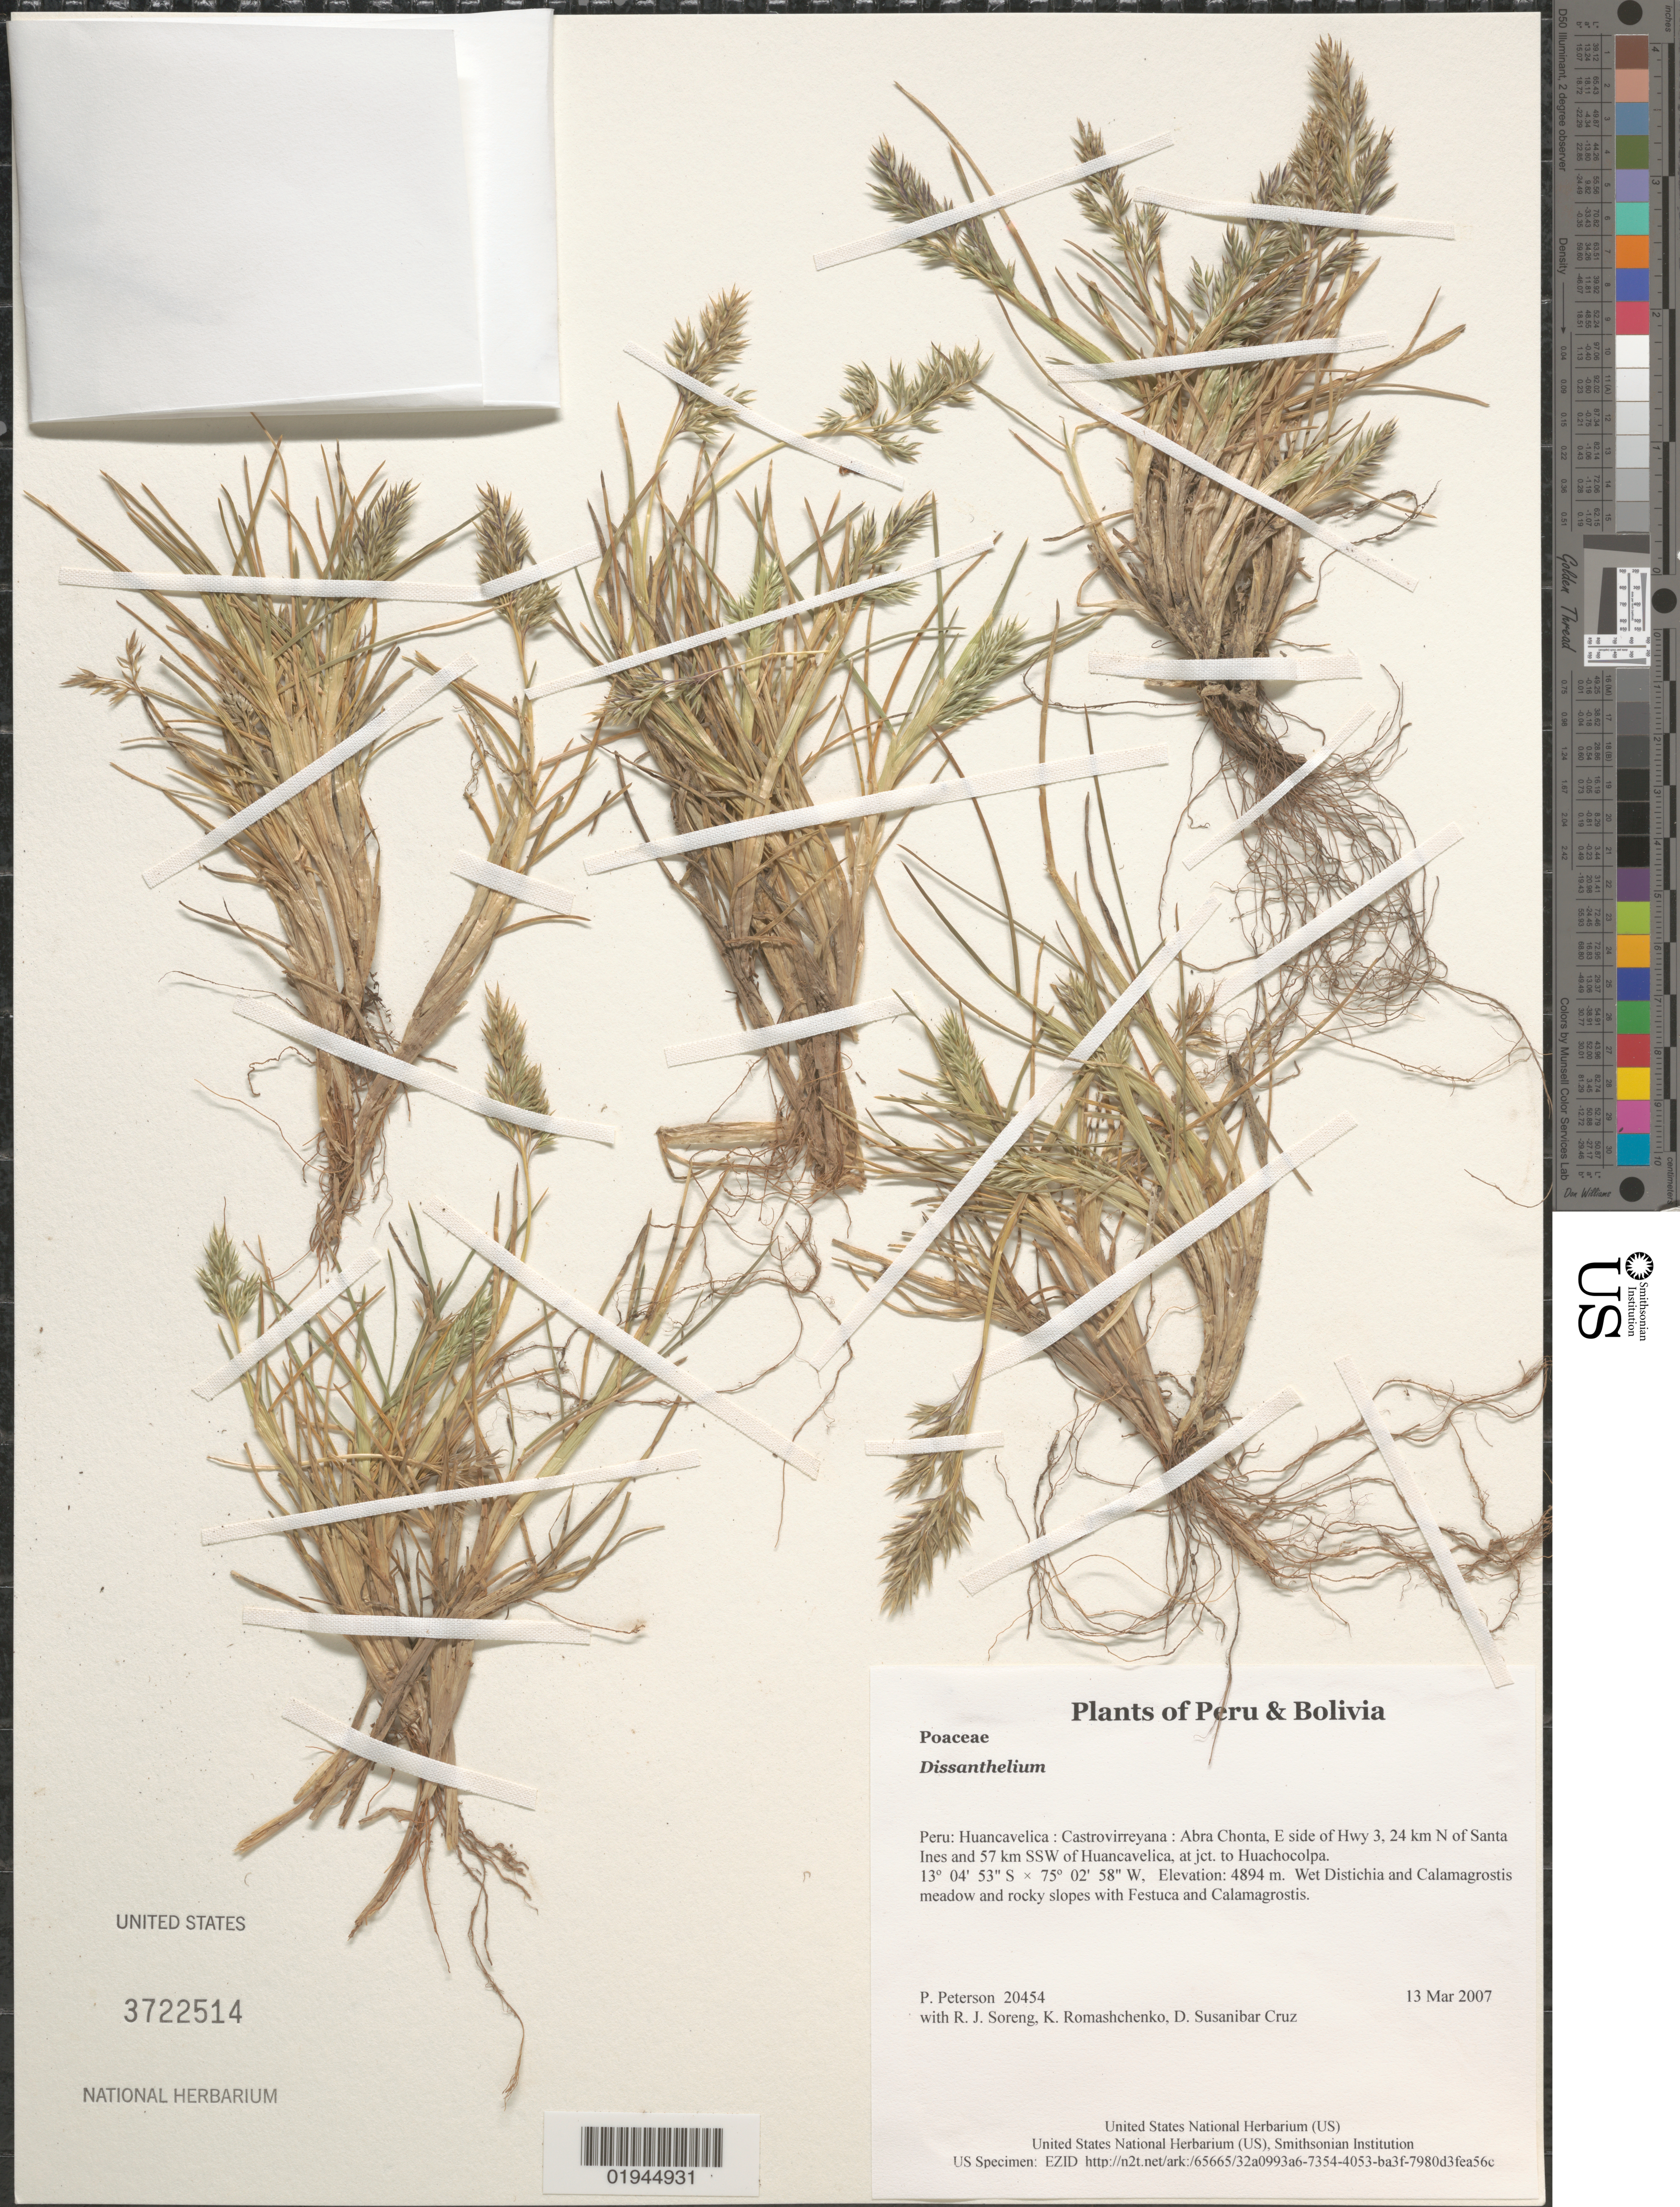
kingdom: Plantae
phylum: Tracheophyta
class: Liliopsida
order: Poales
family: Poaceae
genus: Dissanthelium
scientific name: Dissanthelium sp.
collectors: P. M. Peterson, R. J. Soreng, K. Romashchenko & D. Susanibar Cruz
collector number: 20454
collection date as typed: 13 Mar 2007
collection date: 2007-03-13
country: Peru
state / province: Huancavelica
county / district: Castrovirreyna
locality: Abra Chonta, E side of Hwy 3, 24 km N of Santa Ines and 57 km SSW of Huancavelica, at jct. to Huachocolpa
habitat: Wet Distichia and Calamagrostis meadow and rocky slopes with Festuca and Calamagrostis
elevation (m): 4894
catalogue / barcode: US 3722514